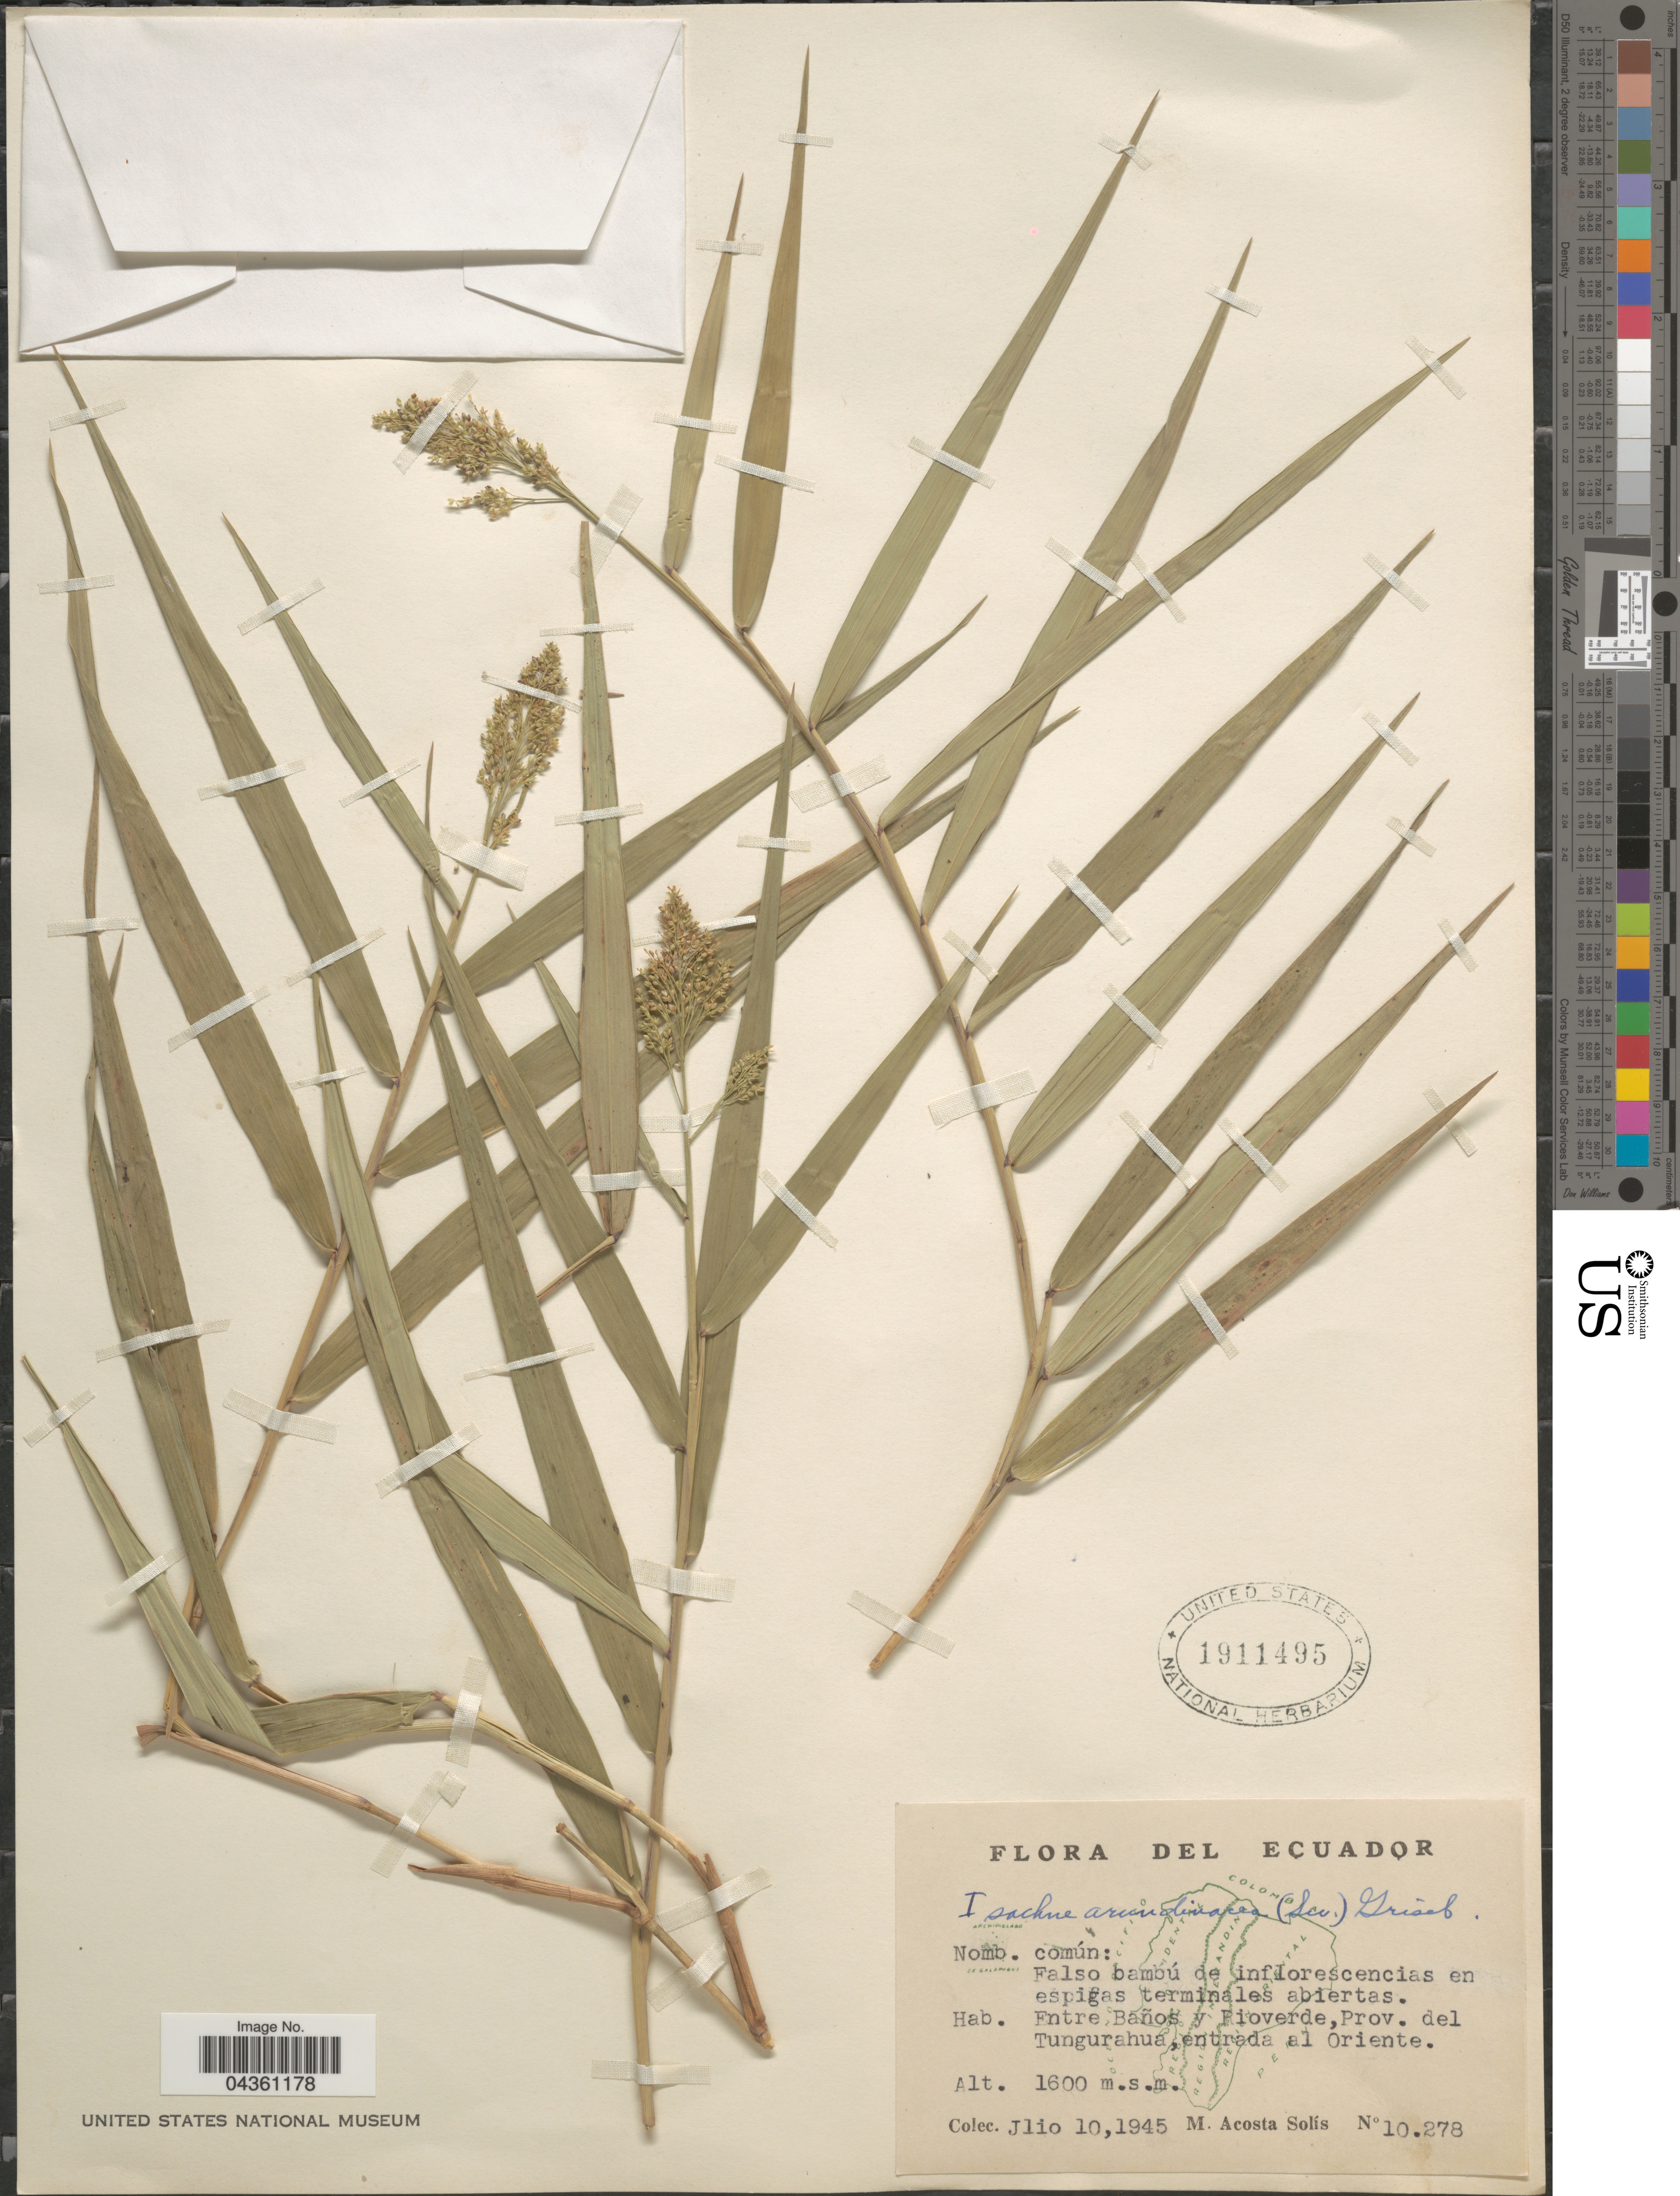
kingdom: Plantae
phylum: Tracheophyta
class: Liliopsida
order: Poales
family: Poaceae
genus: Isachne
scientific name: Isachne arundinacea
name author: (Sw.) Griseb.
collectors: M. Acosta Solis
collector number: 10278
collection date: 1945-07-10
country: Ecuador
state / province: Tungurahua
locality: Entre Baños y Rioverde, Prov. del Tungurahua, entrada al Oriente.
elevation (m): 1600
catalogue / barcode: US 1911495